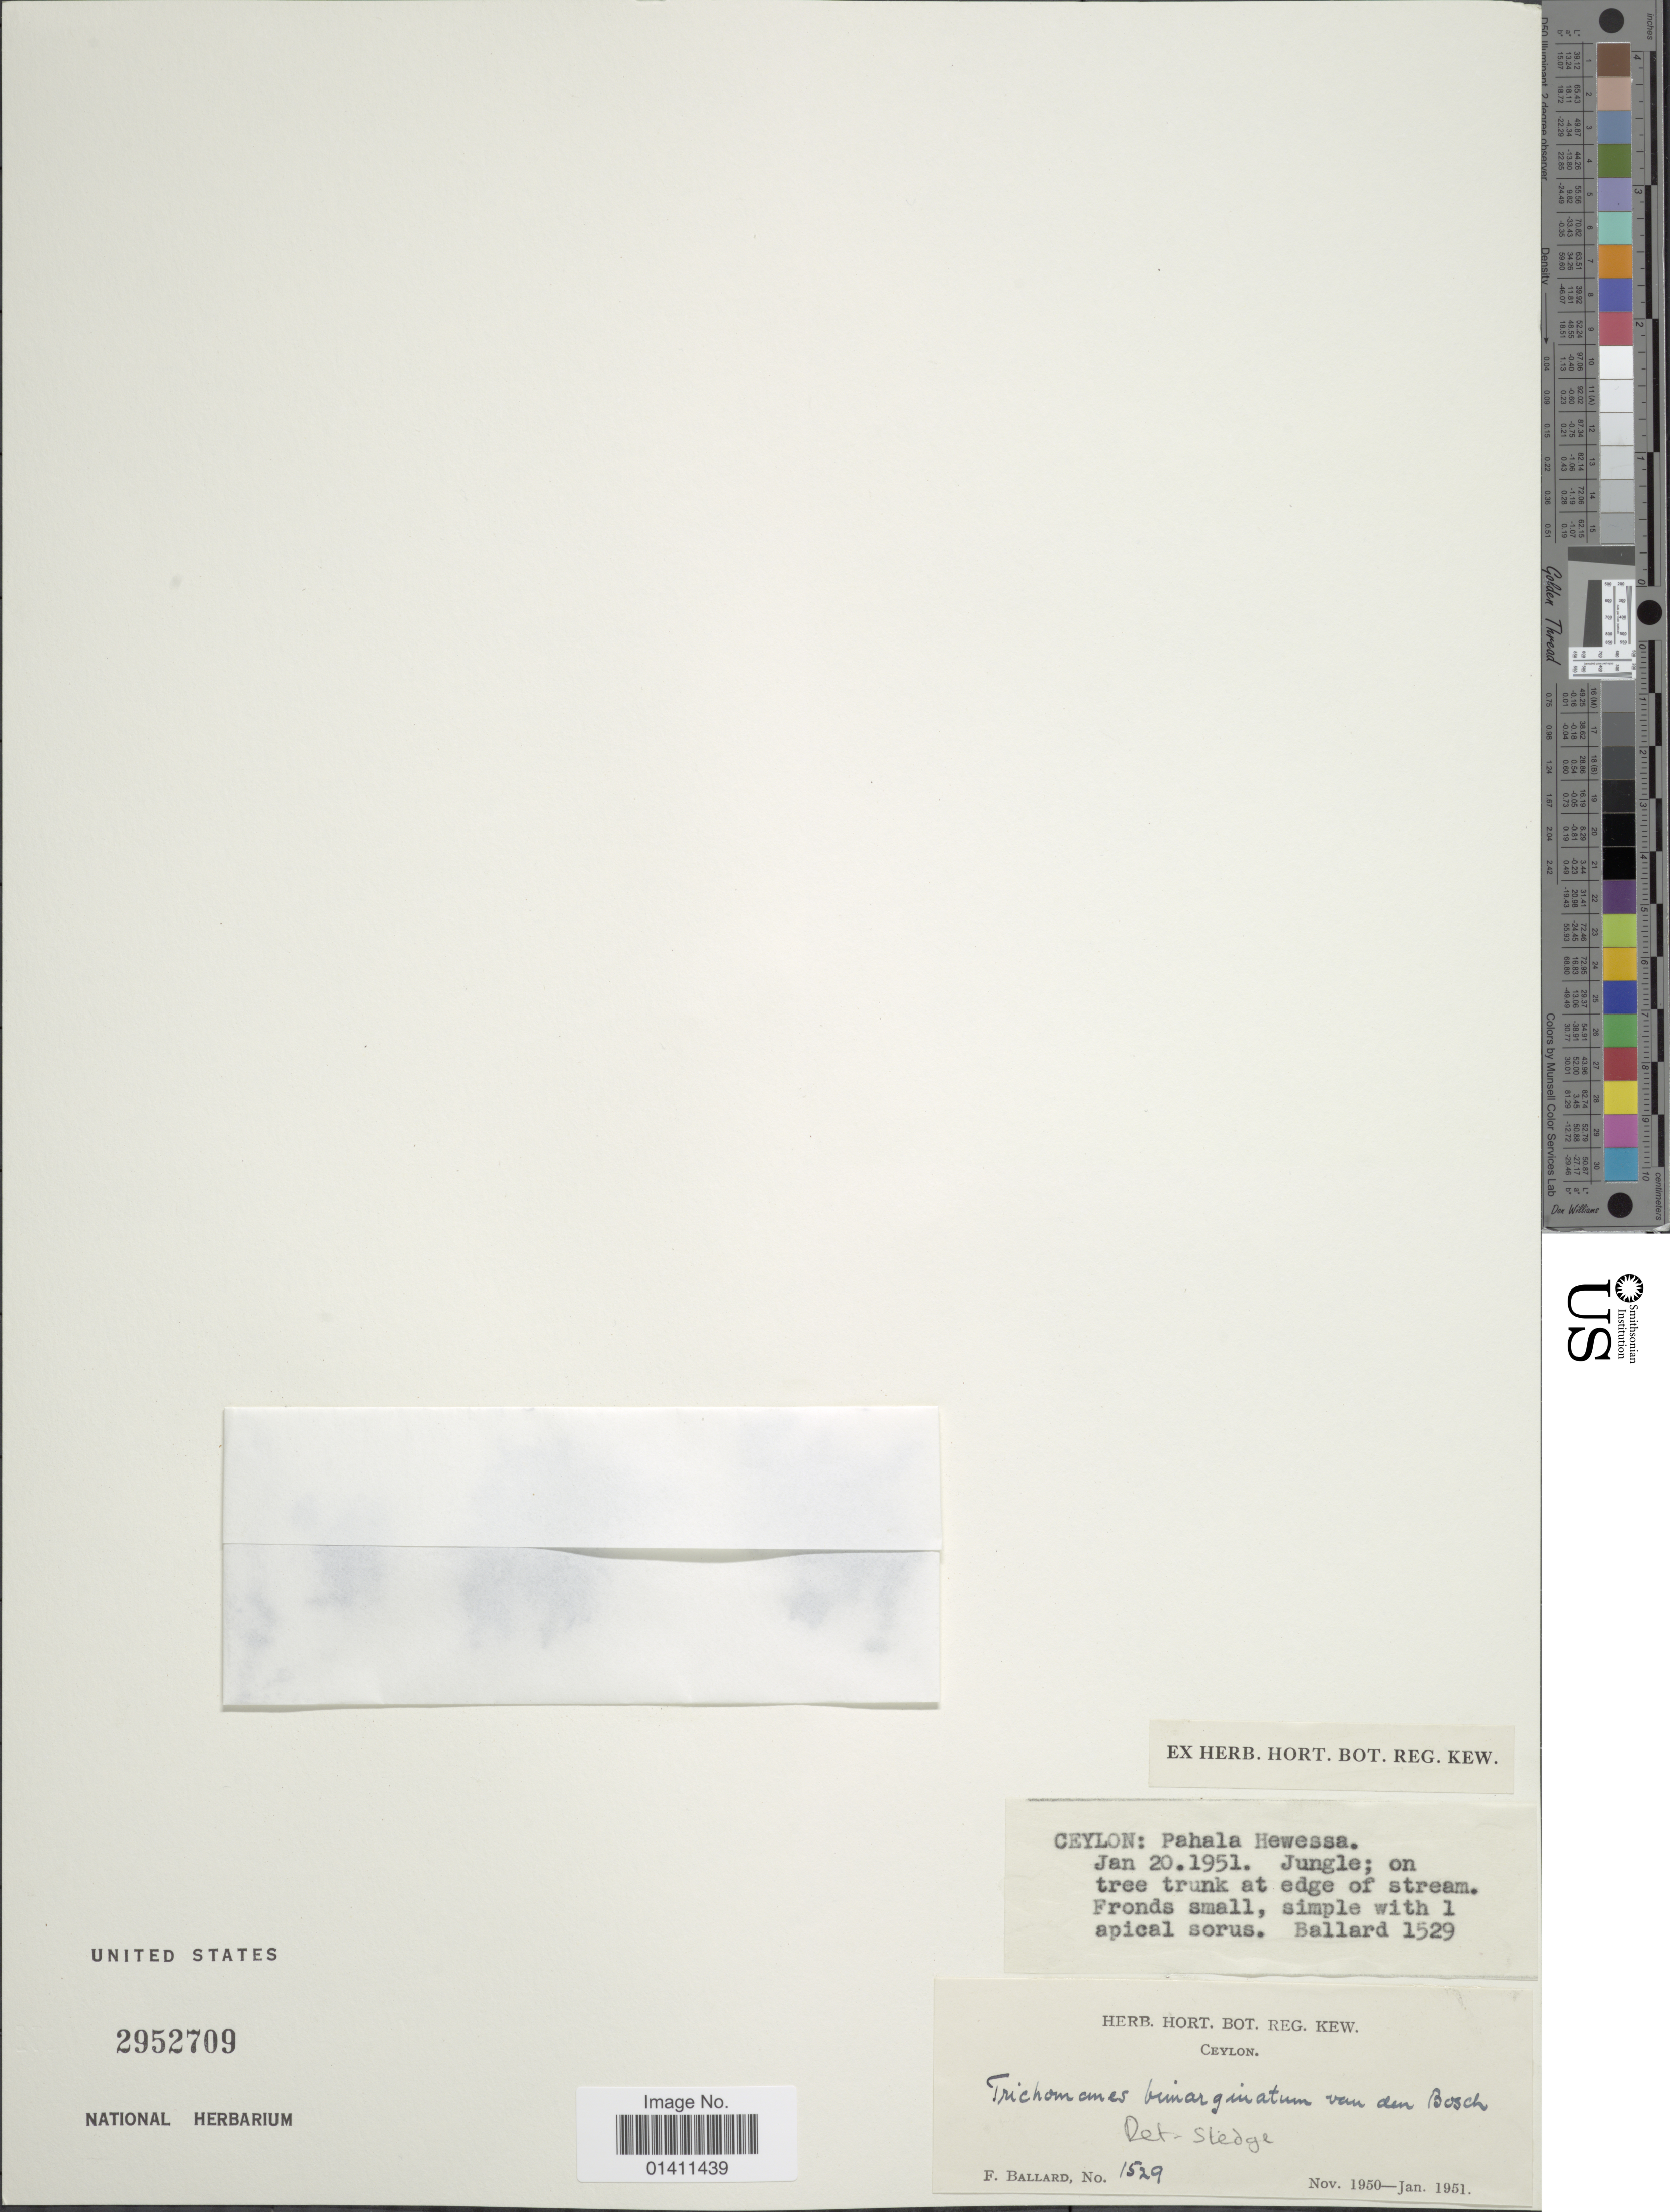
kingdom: Plantae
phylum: Tracheophyta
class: Polypodiopsida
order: Hymenophyllales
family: Hymenophyllaceae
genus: Didymoglossum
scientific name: Didymoglossum bimarginatum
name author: (Bosch) Ebihara & K. Iwats.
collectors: F. Ballard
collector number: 1529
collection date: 1951-01-20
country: Sri Lanka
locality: Ceylon: Pahala Hewessa.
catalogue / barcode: US 2952709